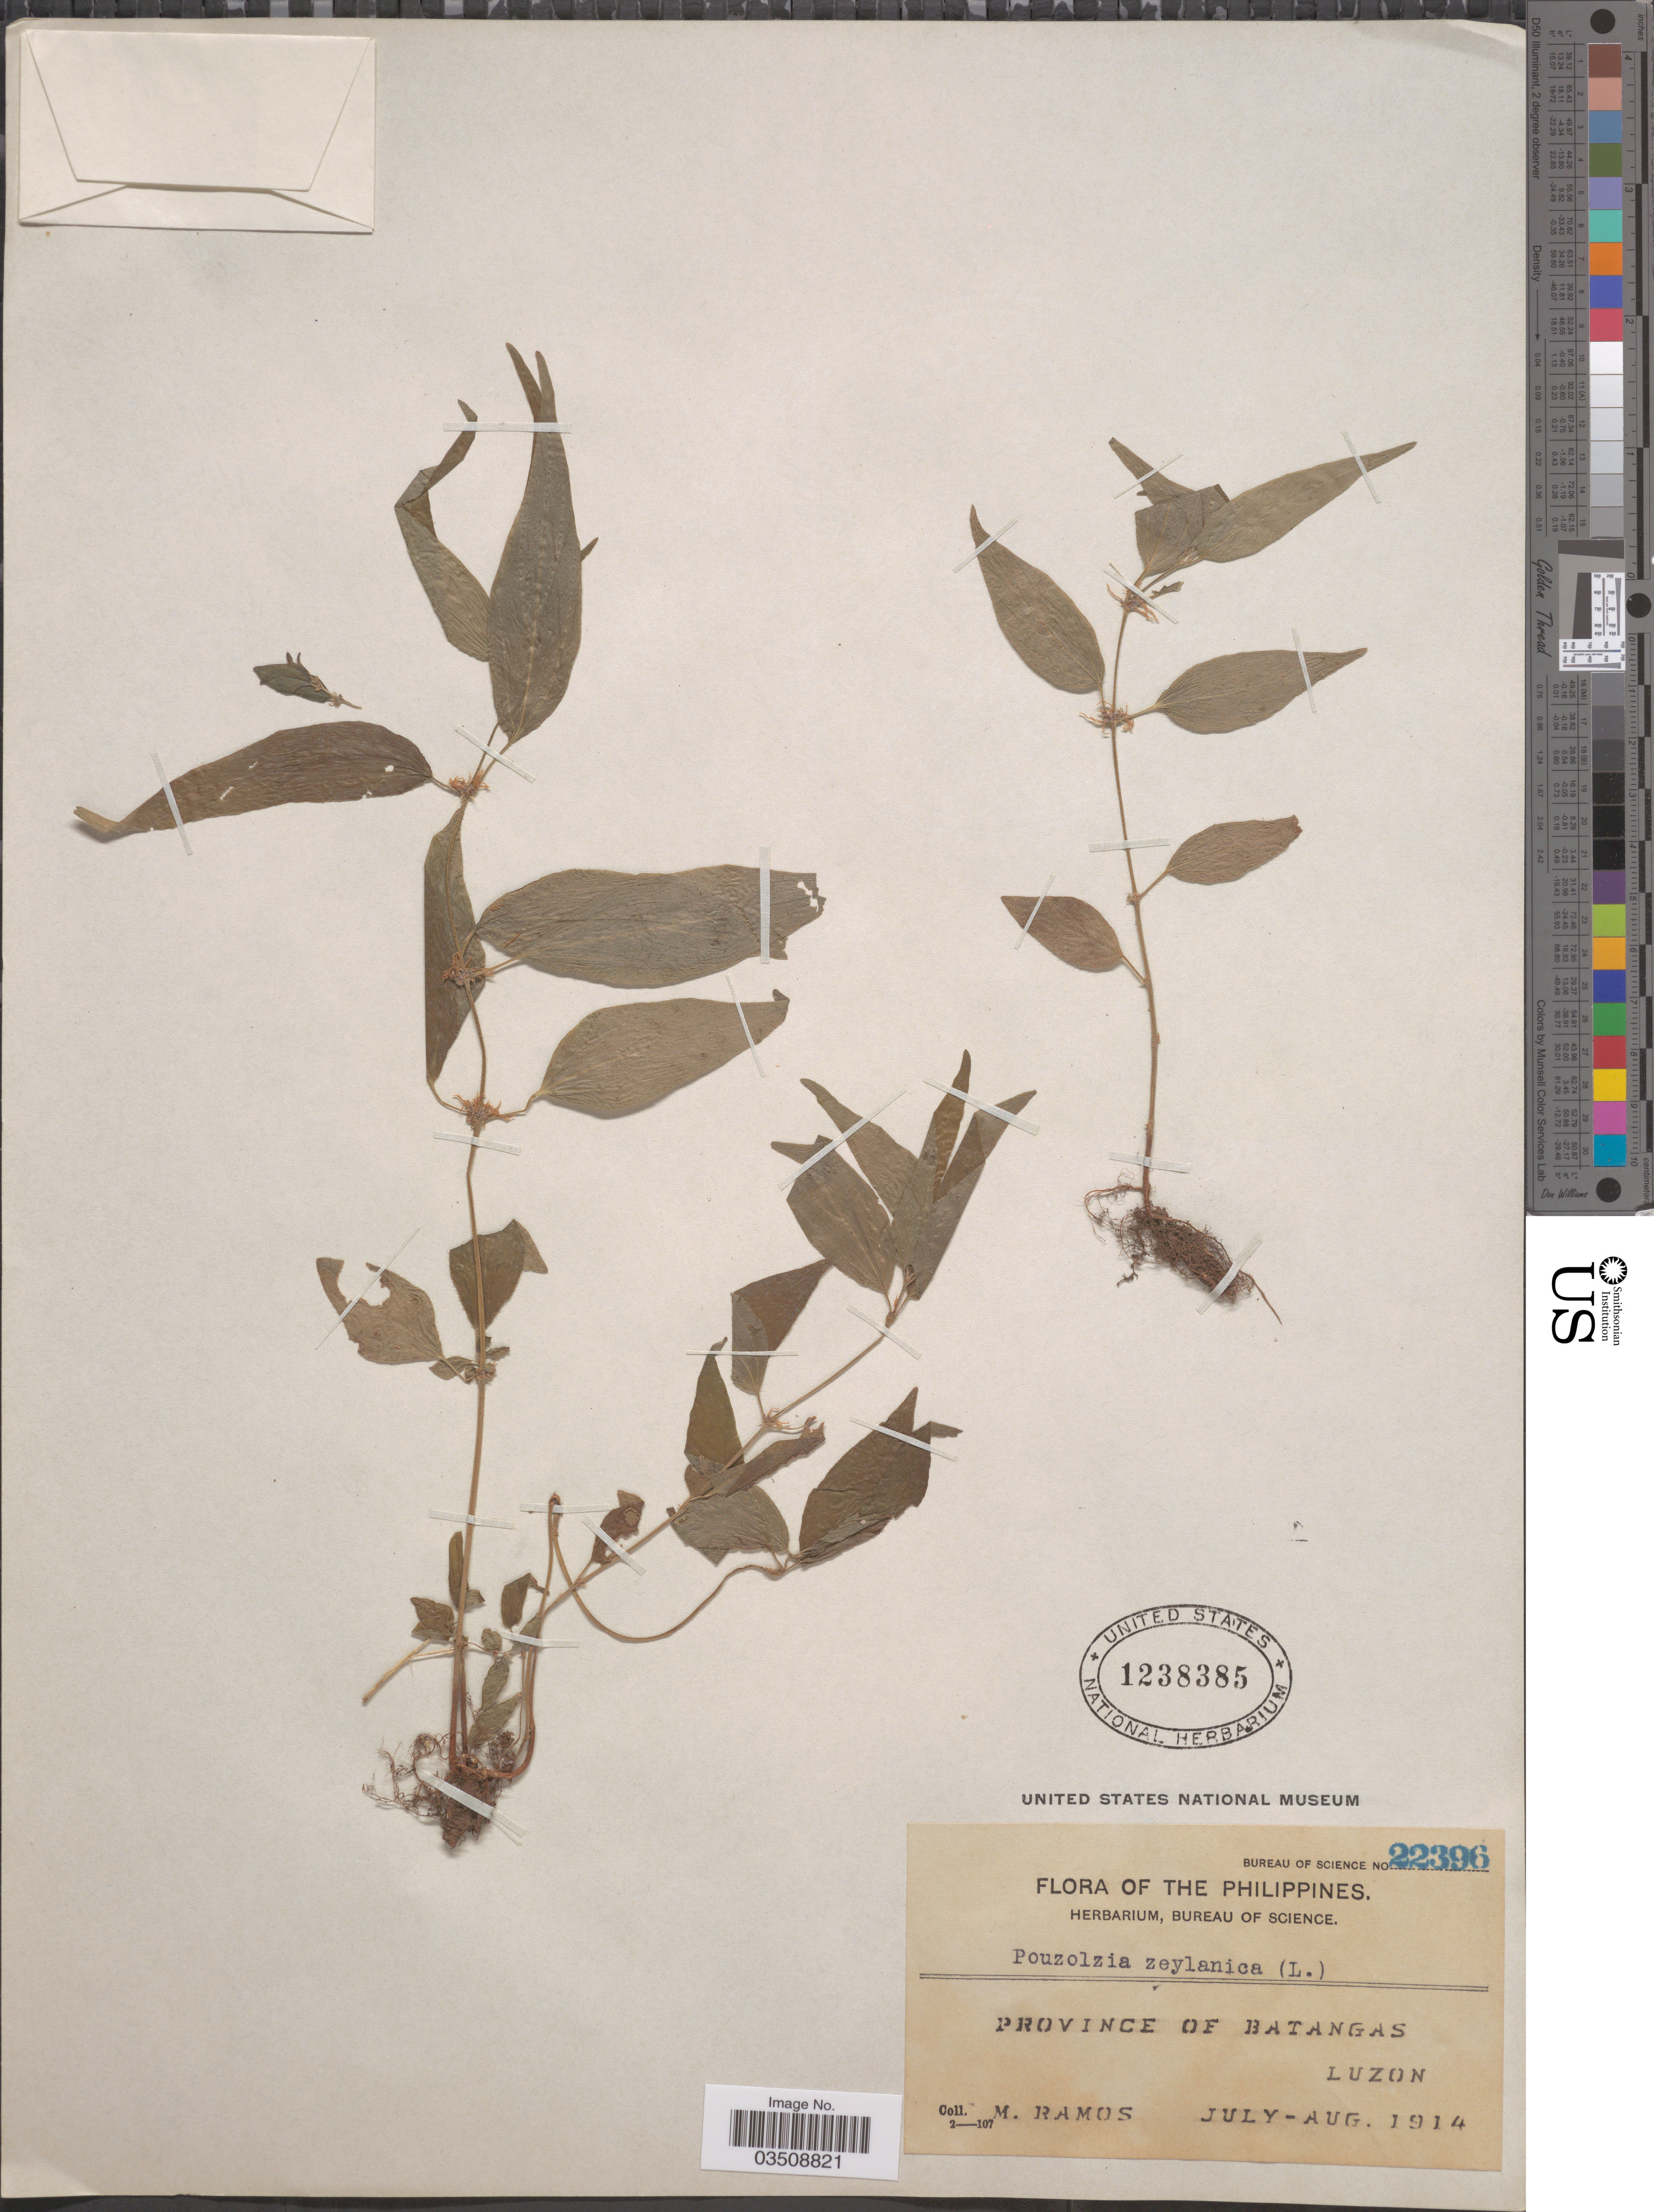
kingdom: Plantae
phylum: Tracheophyta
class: Magnoliopsida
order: Rosales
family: Urticaceae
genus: Pouzolzia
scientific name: Pouzolzia zeylanica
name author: (L.) Benn.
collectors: M. Ramos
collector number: Bureau of Science 22396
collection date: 1914-07/1914-08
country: Philippines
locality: Province of Batangas, Luzon.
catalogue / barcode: US 1238385